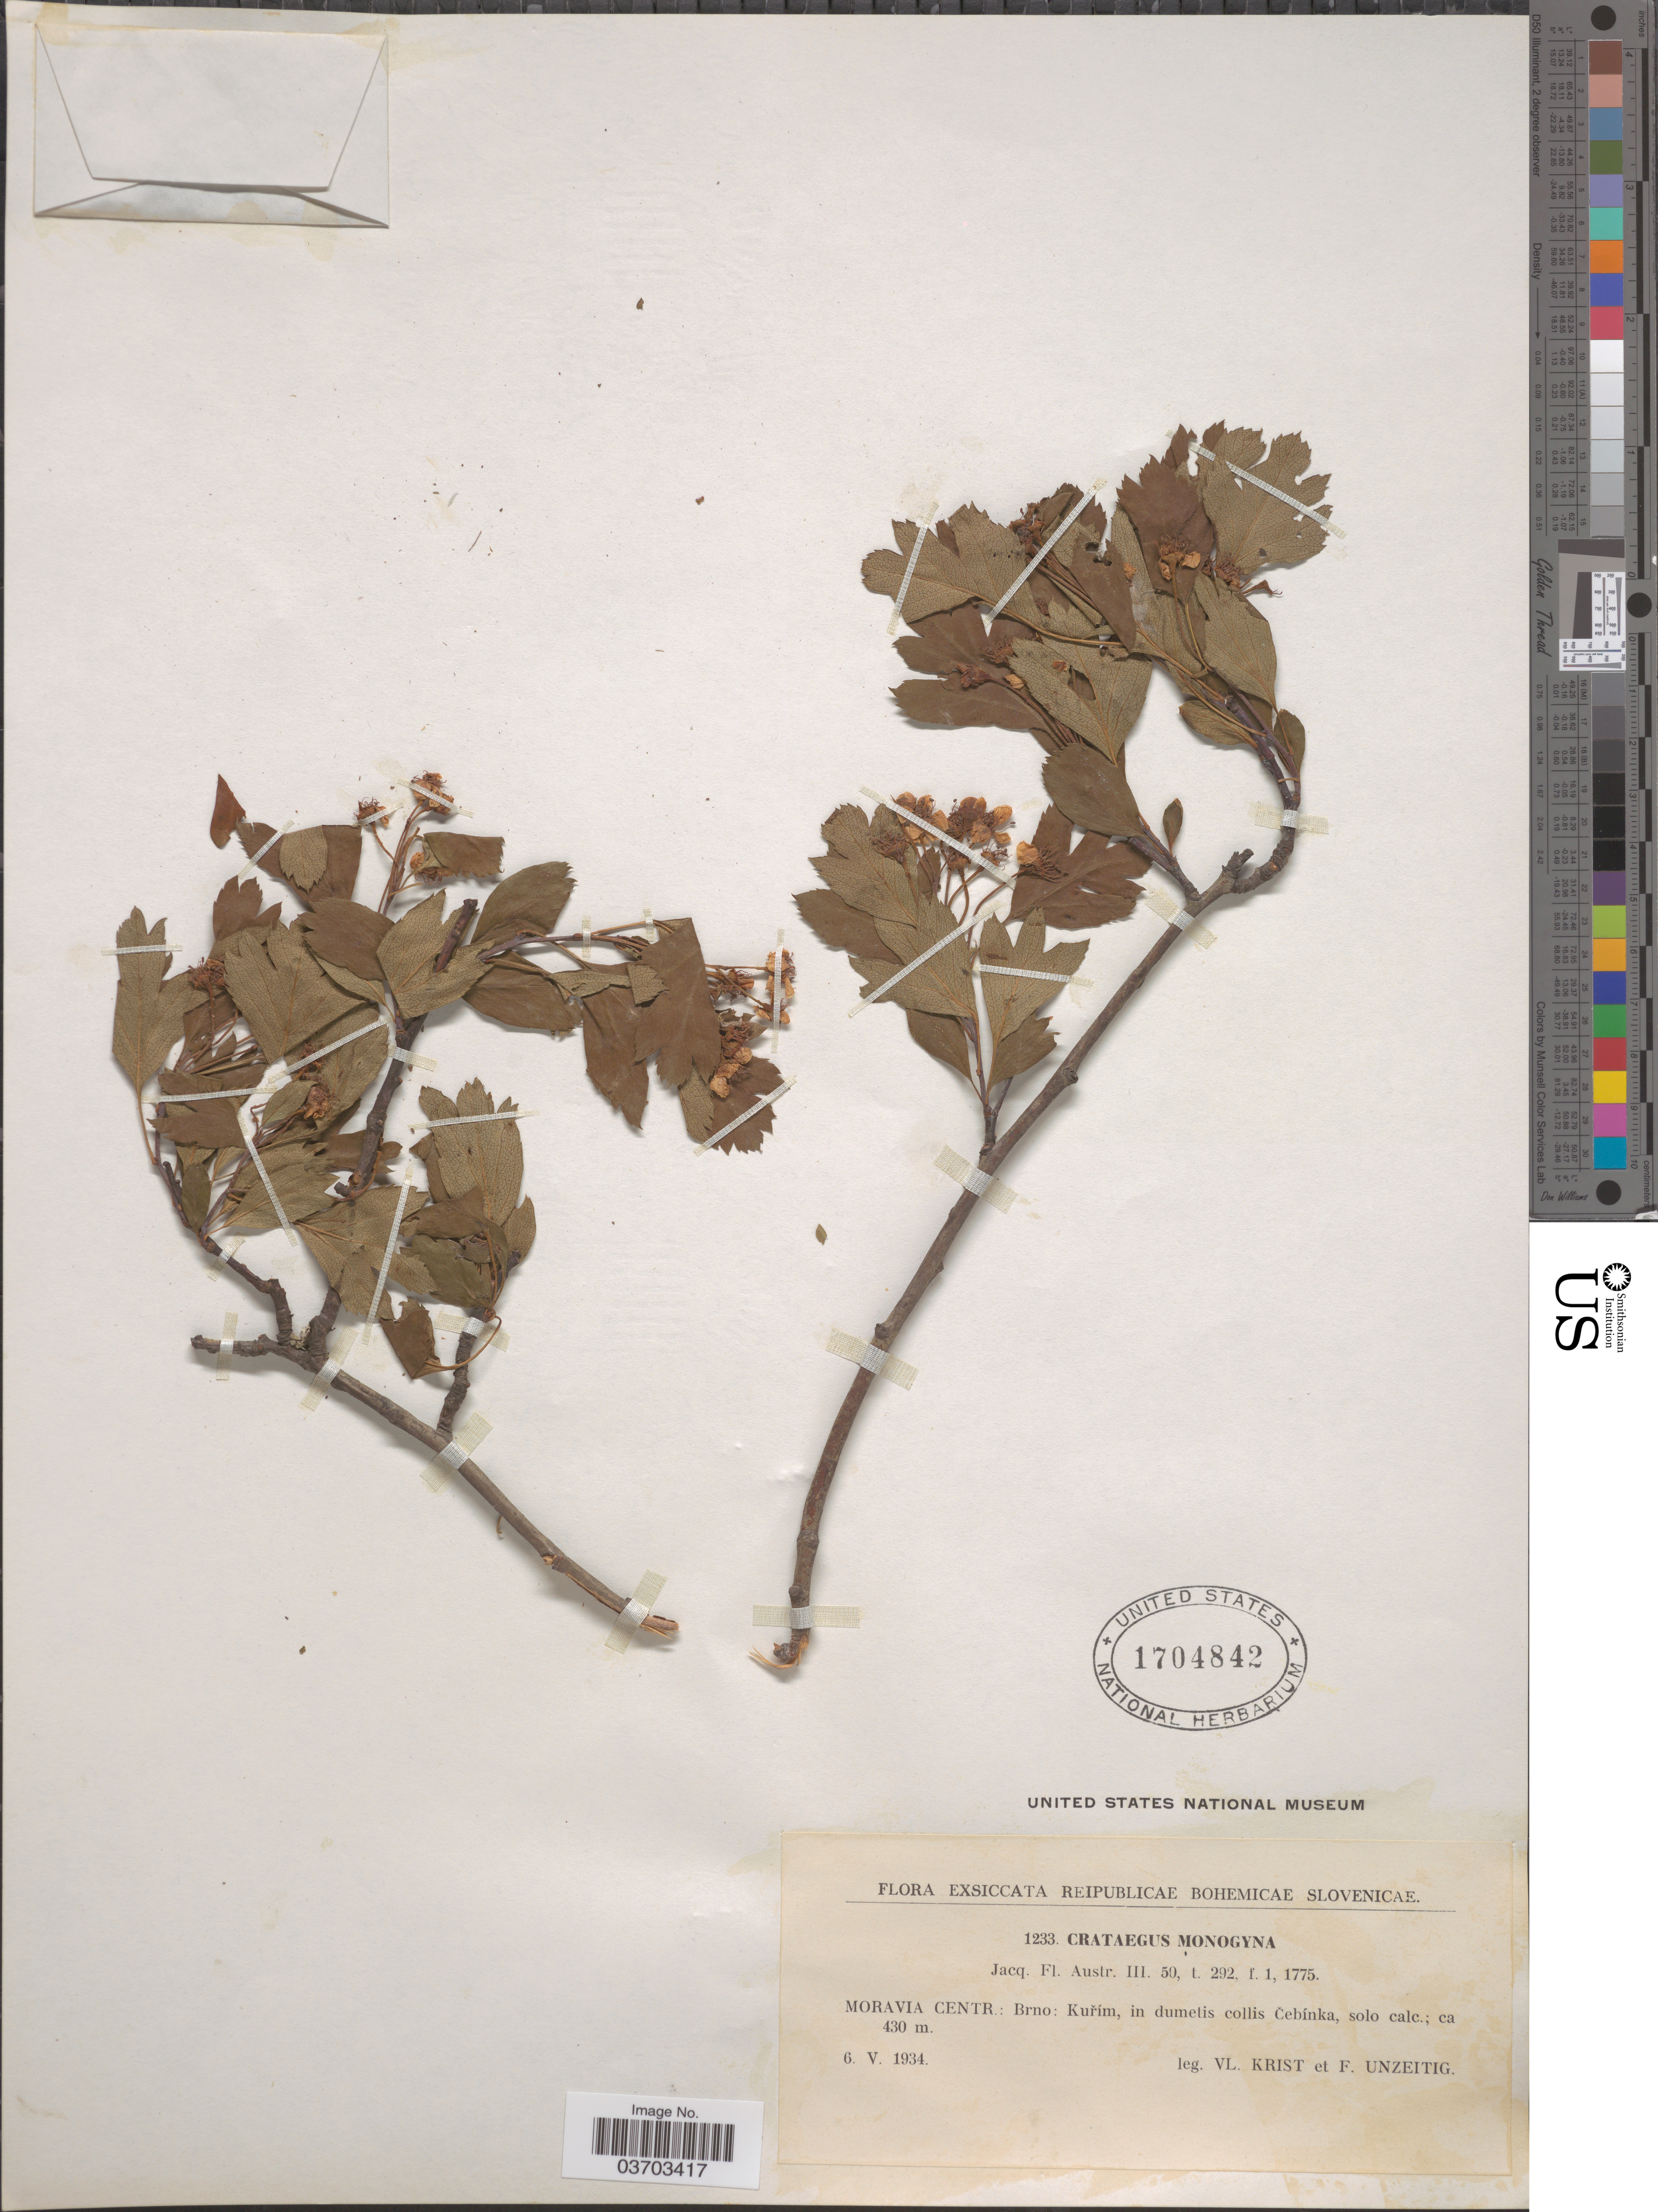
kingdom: Plantae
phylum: Tracheophyta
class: Magnoliopsida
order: Rosales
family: Rosaceae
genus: Crataegus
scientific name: Crataegus monogyna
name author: Lindin.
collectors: V. Krist & F. Unzeitig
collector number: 1233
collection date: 1934-05-06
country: Czechia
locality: Reipublicae Bohemicae Slovenicae. Moravia Centr.: Brno: Kuřim, in dumetis collis Čebínka.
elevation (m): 430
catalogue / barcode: US 1704842